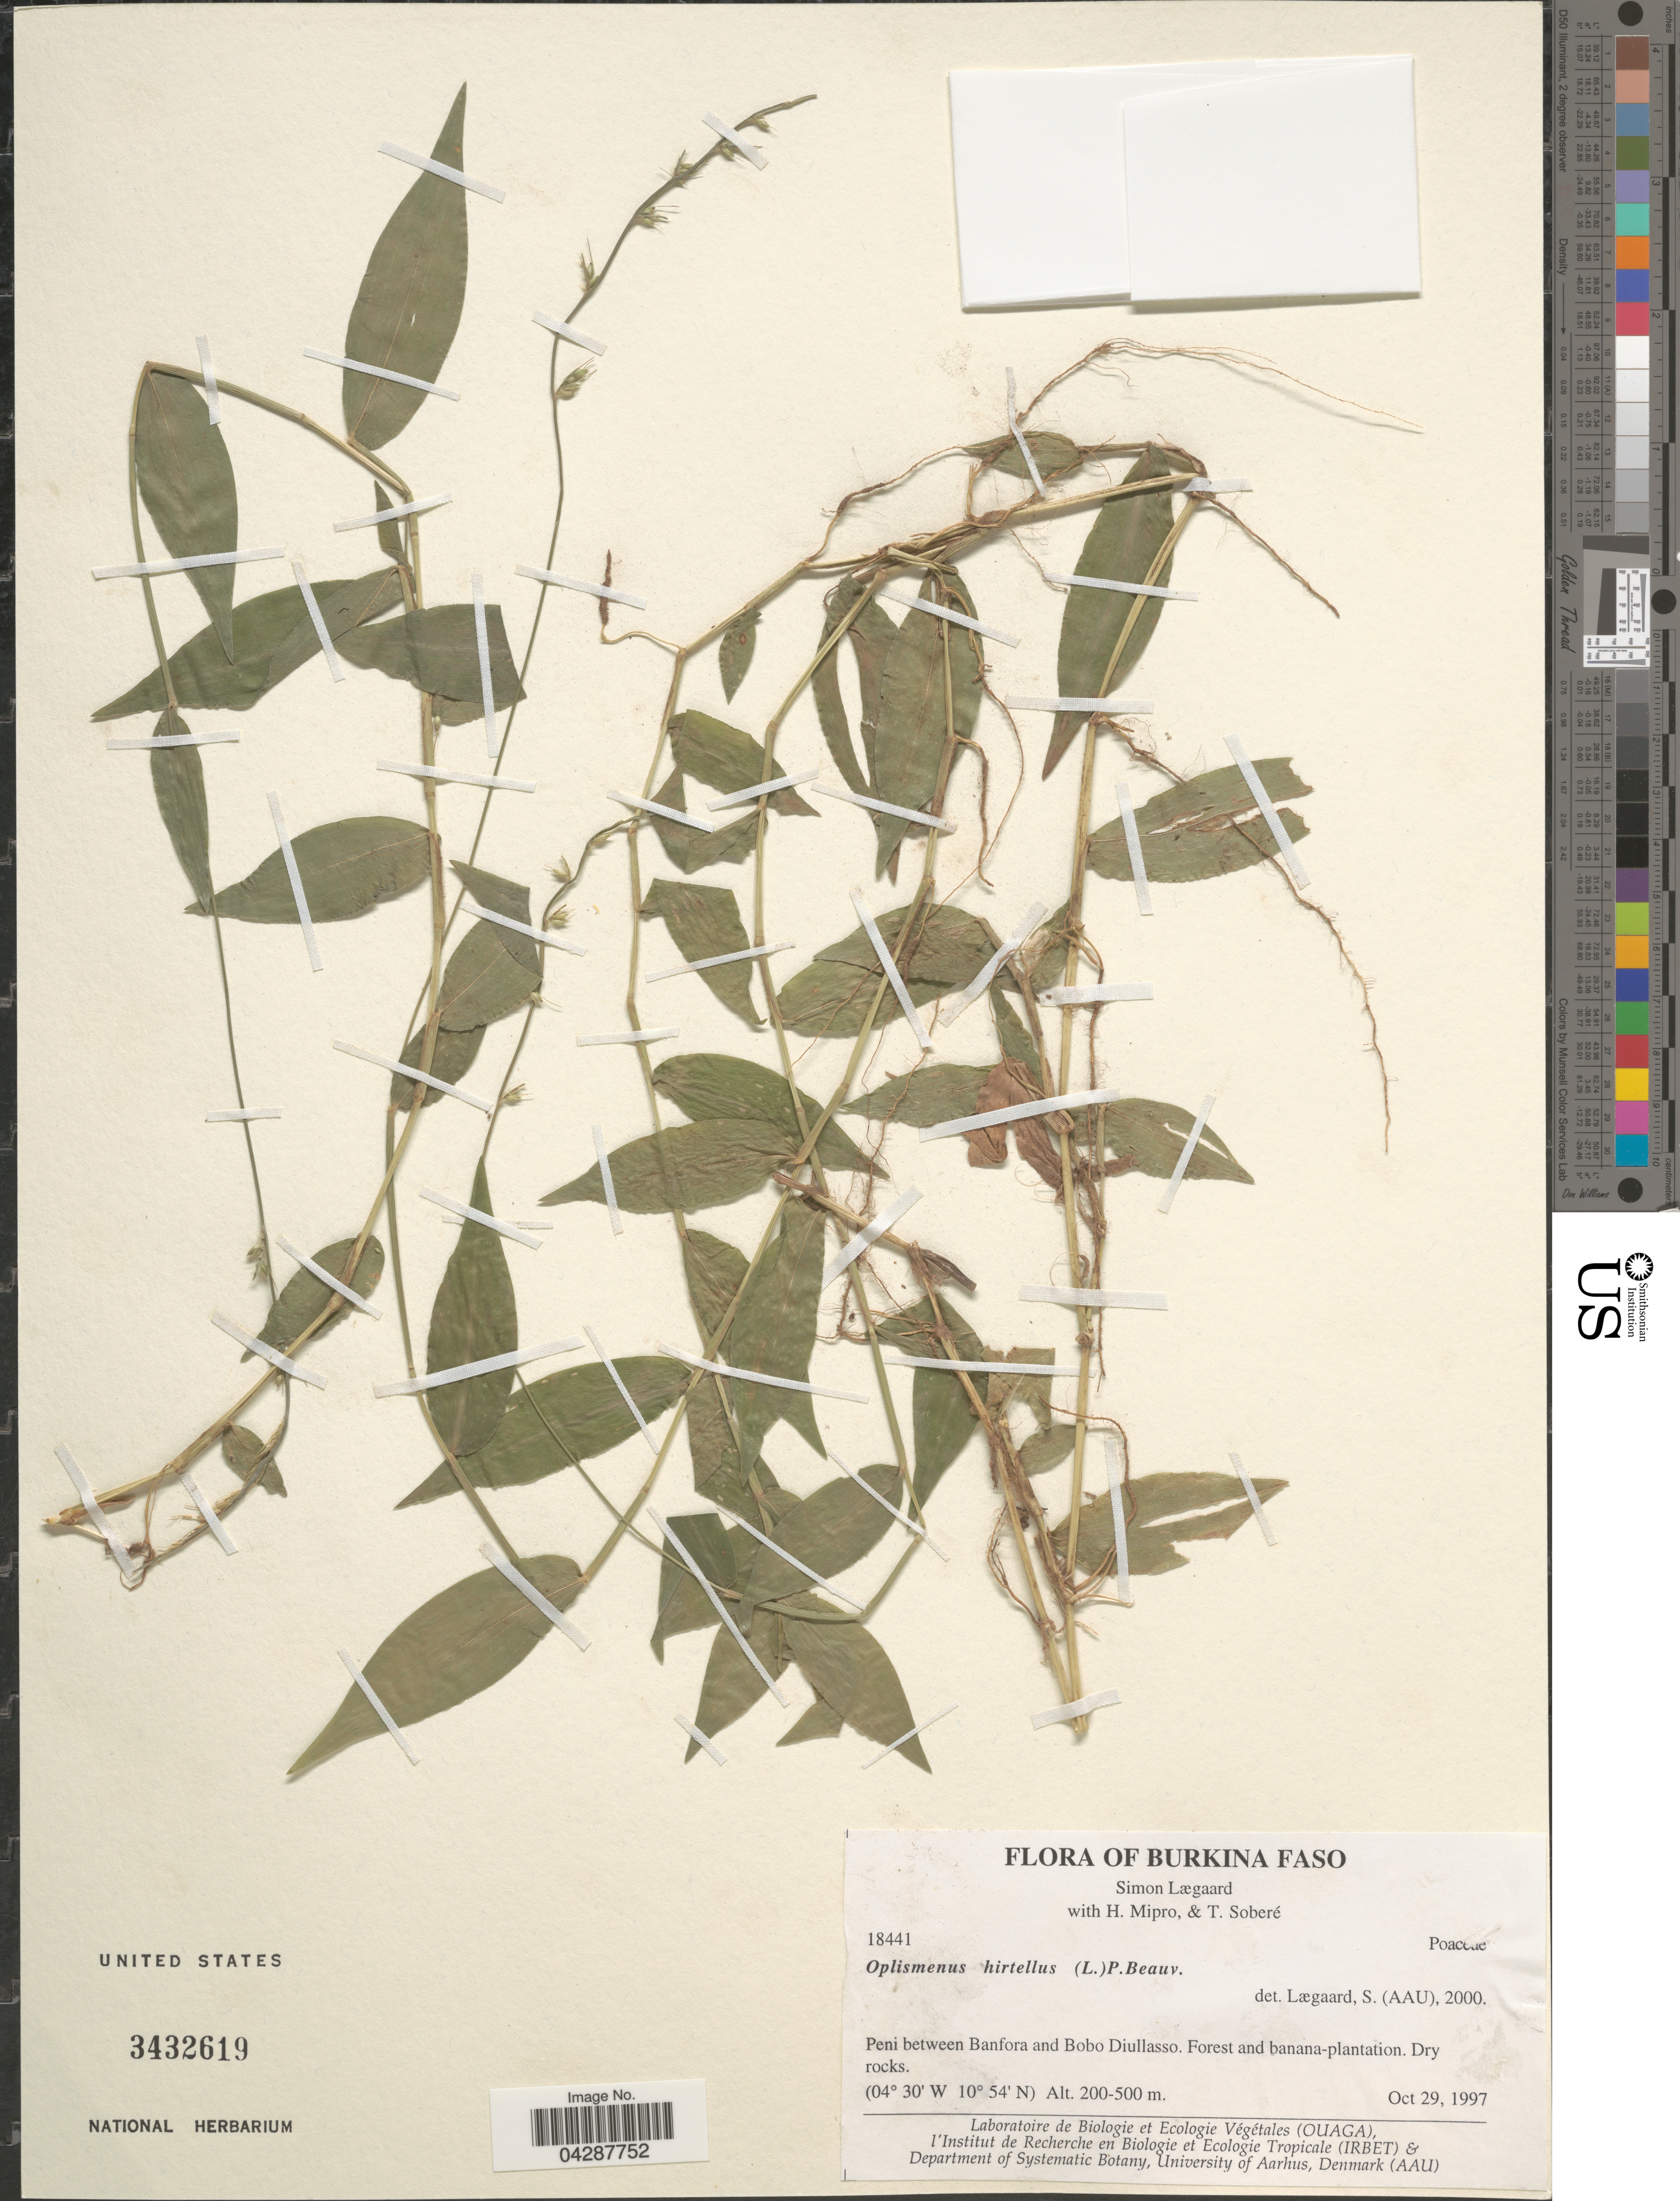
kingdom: Plantae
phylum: Tracheophyta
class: Liliopsida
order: Poales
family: Poaceae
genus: Oplismenus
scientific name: Oplismenus hirtellus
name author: (L.) P. Beauv.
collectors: S. Lægaard, H. Mipro & T. Sobere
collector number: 18441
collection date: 1997-10-29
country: Burkina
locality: Burkina Faso. Peni between Banfora and Bobo Diullasso. Forest and banana-plantation.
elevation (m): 200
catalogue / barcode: US 3432619